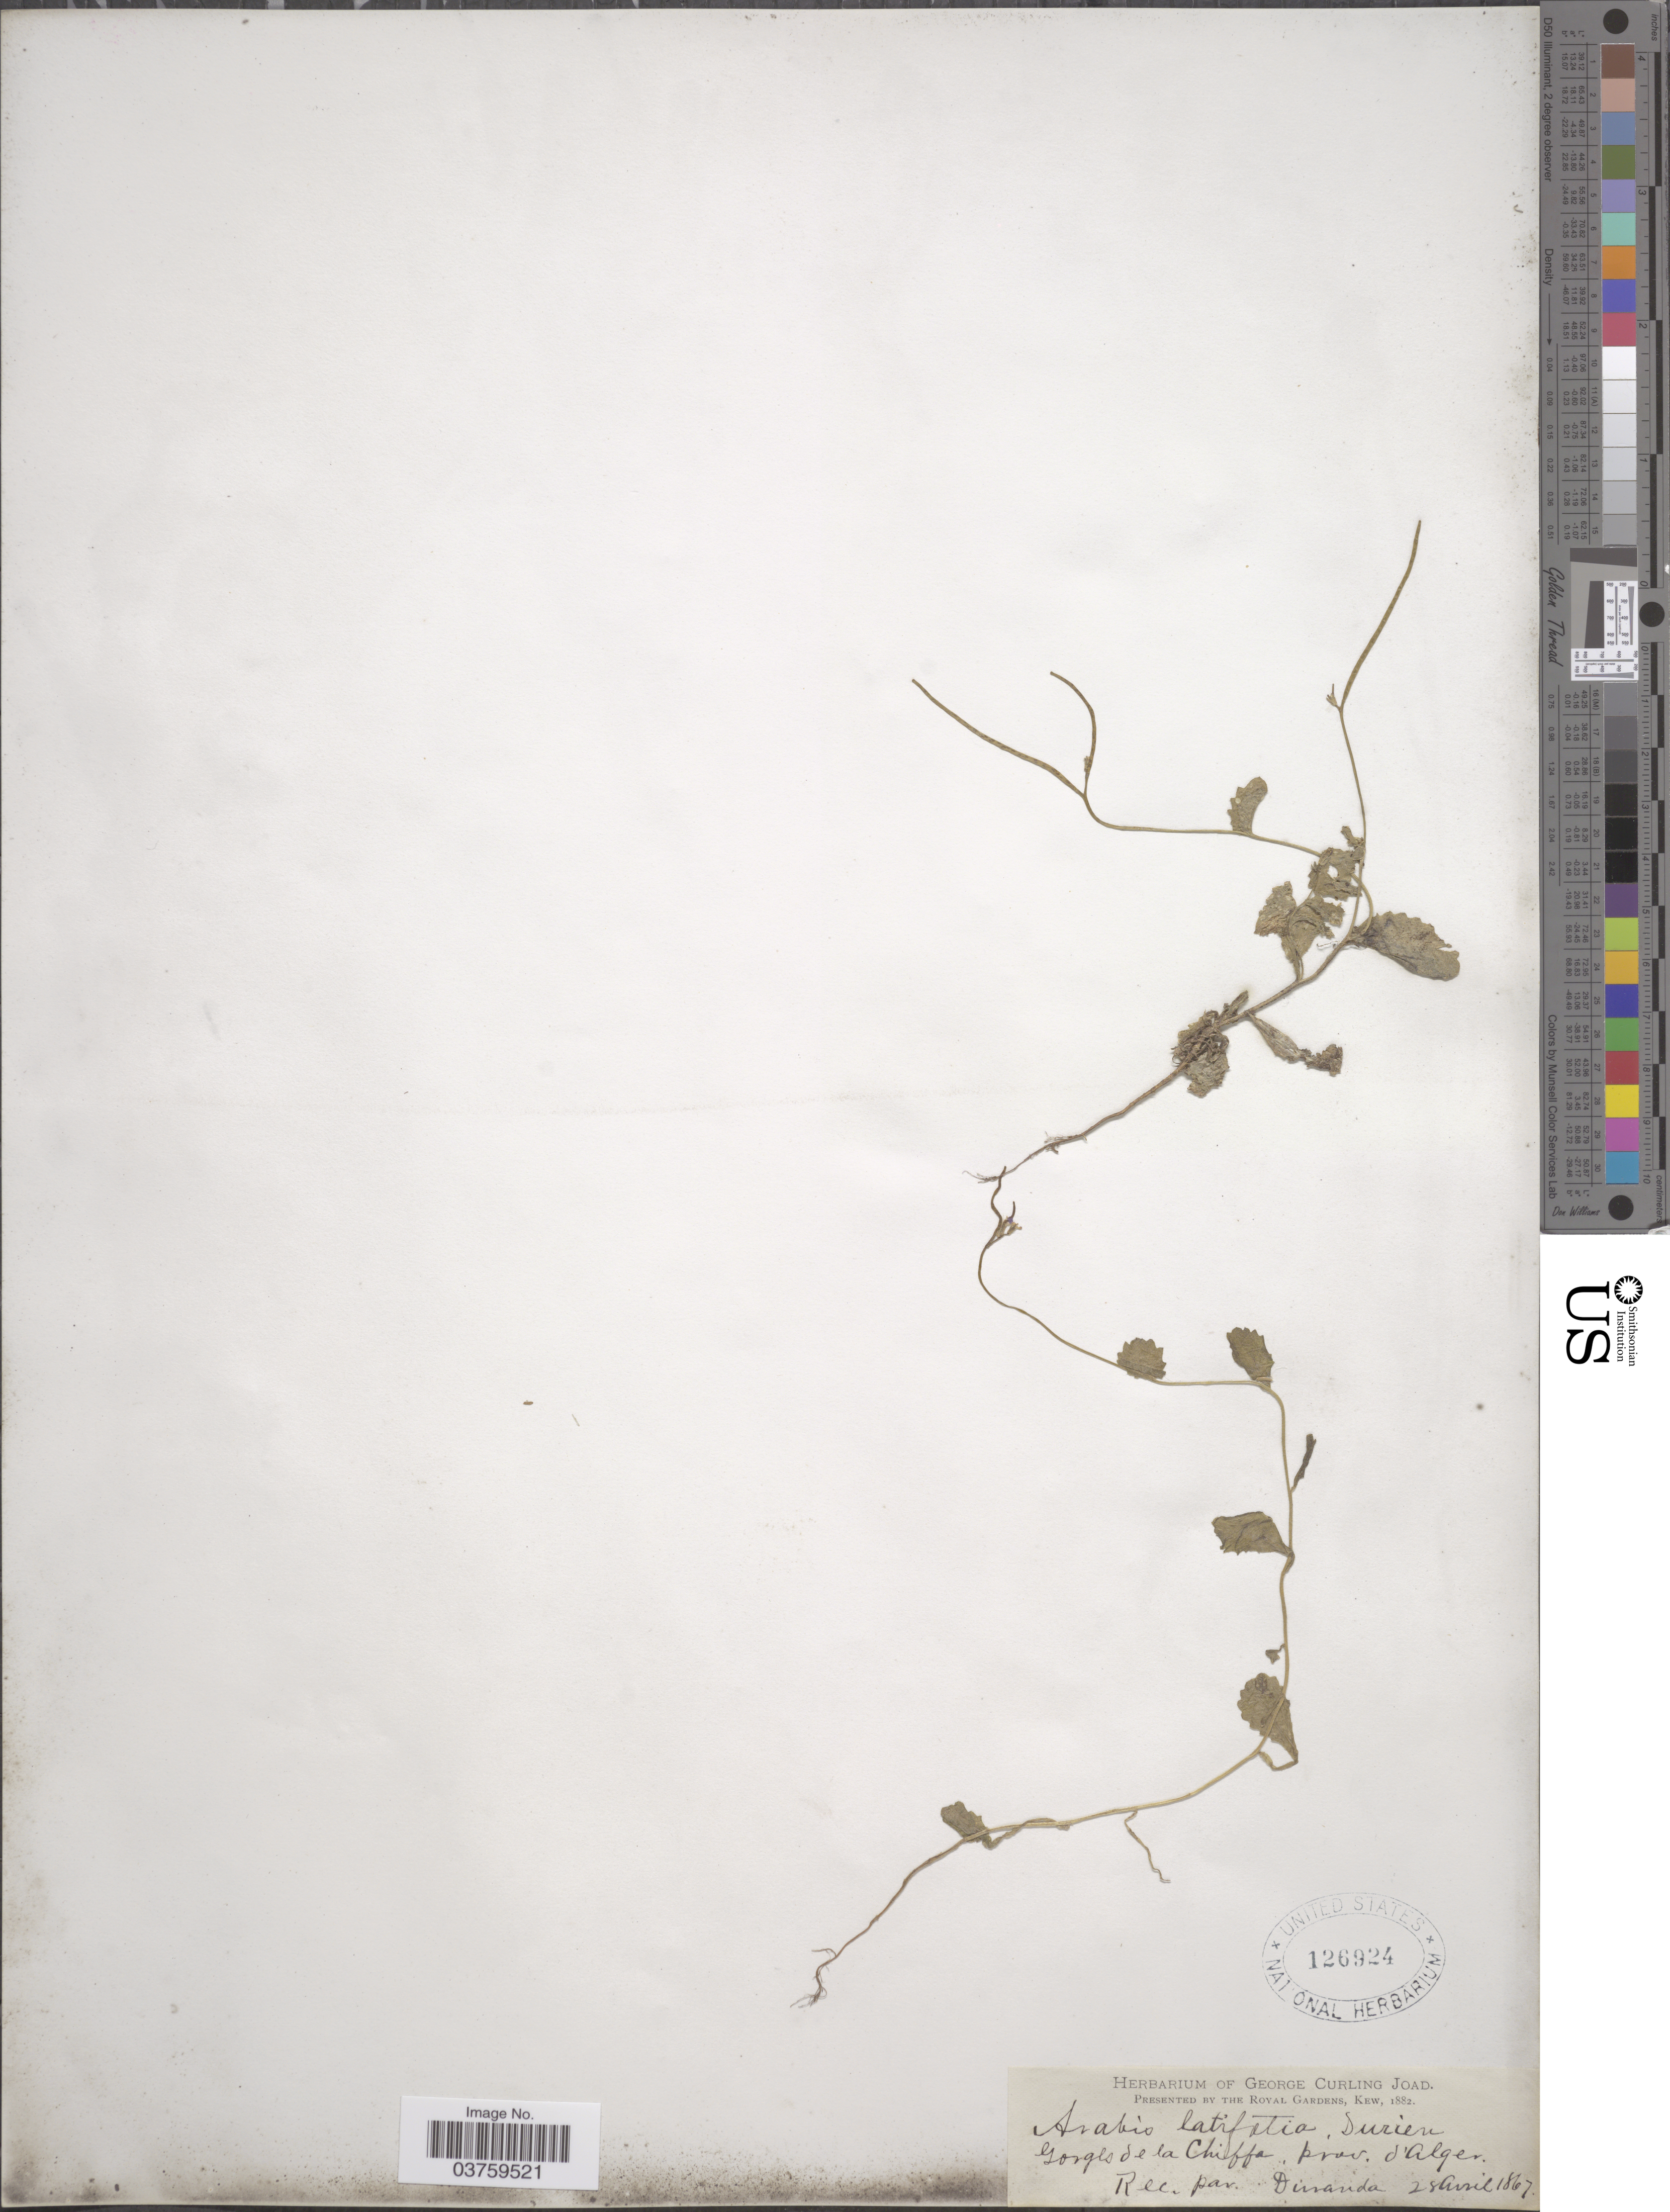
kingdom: Plantae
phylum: Tracheophyta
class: Magnoliopsida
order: Brassicales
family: Brassicaceae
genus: Arabis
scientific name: Arabis latifolia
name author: (S. Watson) Piper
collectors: Dinanda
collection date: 1867-04-28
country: Algeria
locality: Jorges de la Chiffa, pior. d'Alger.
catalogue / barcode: US 126924